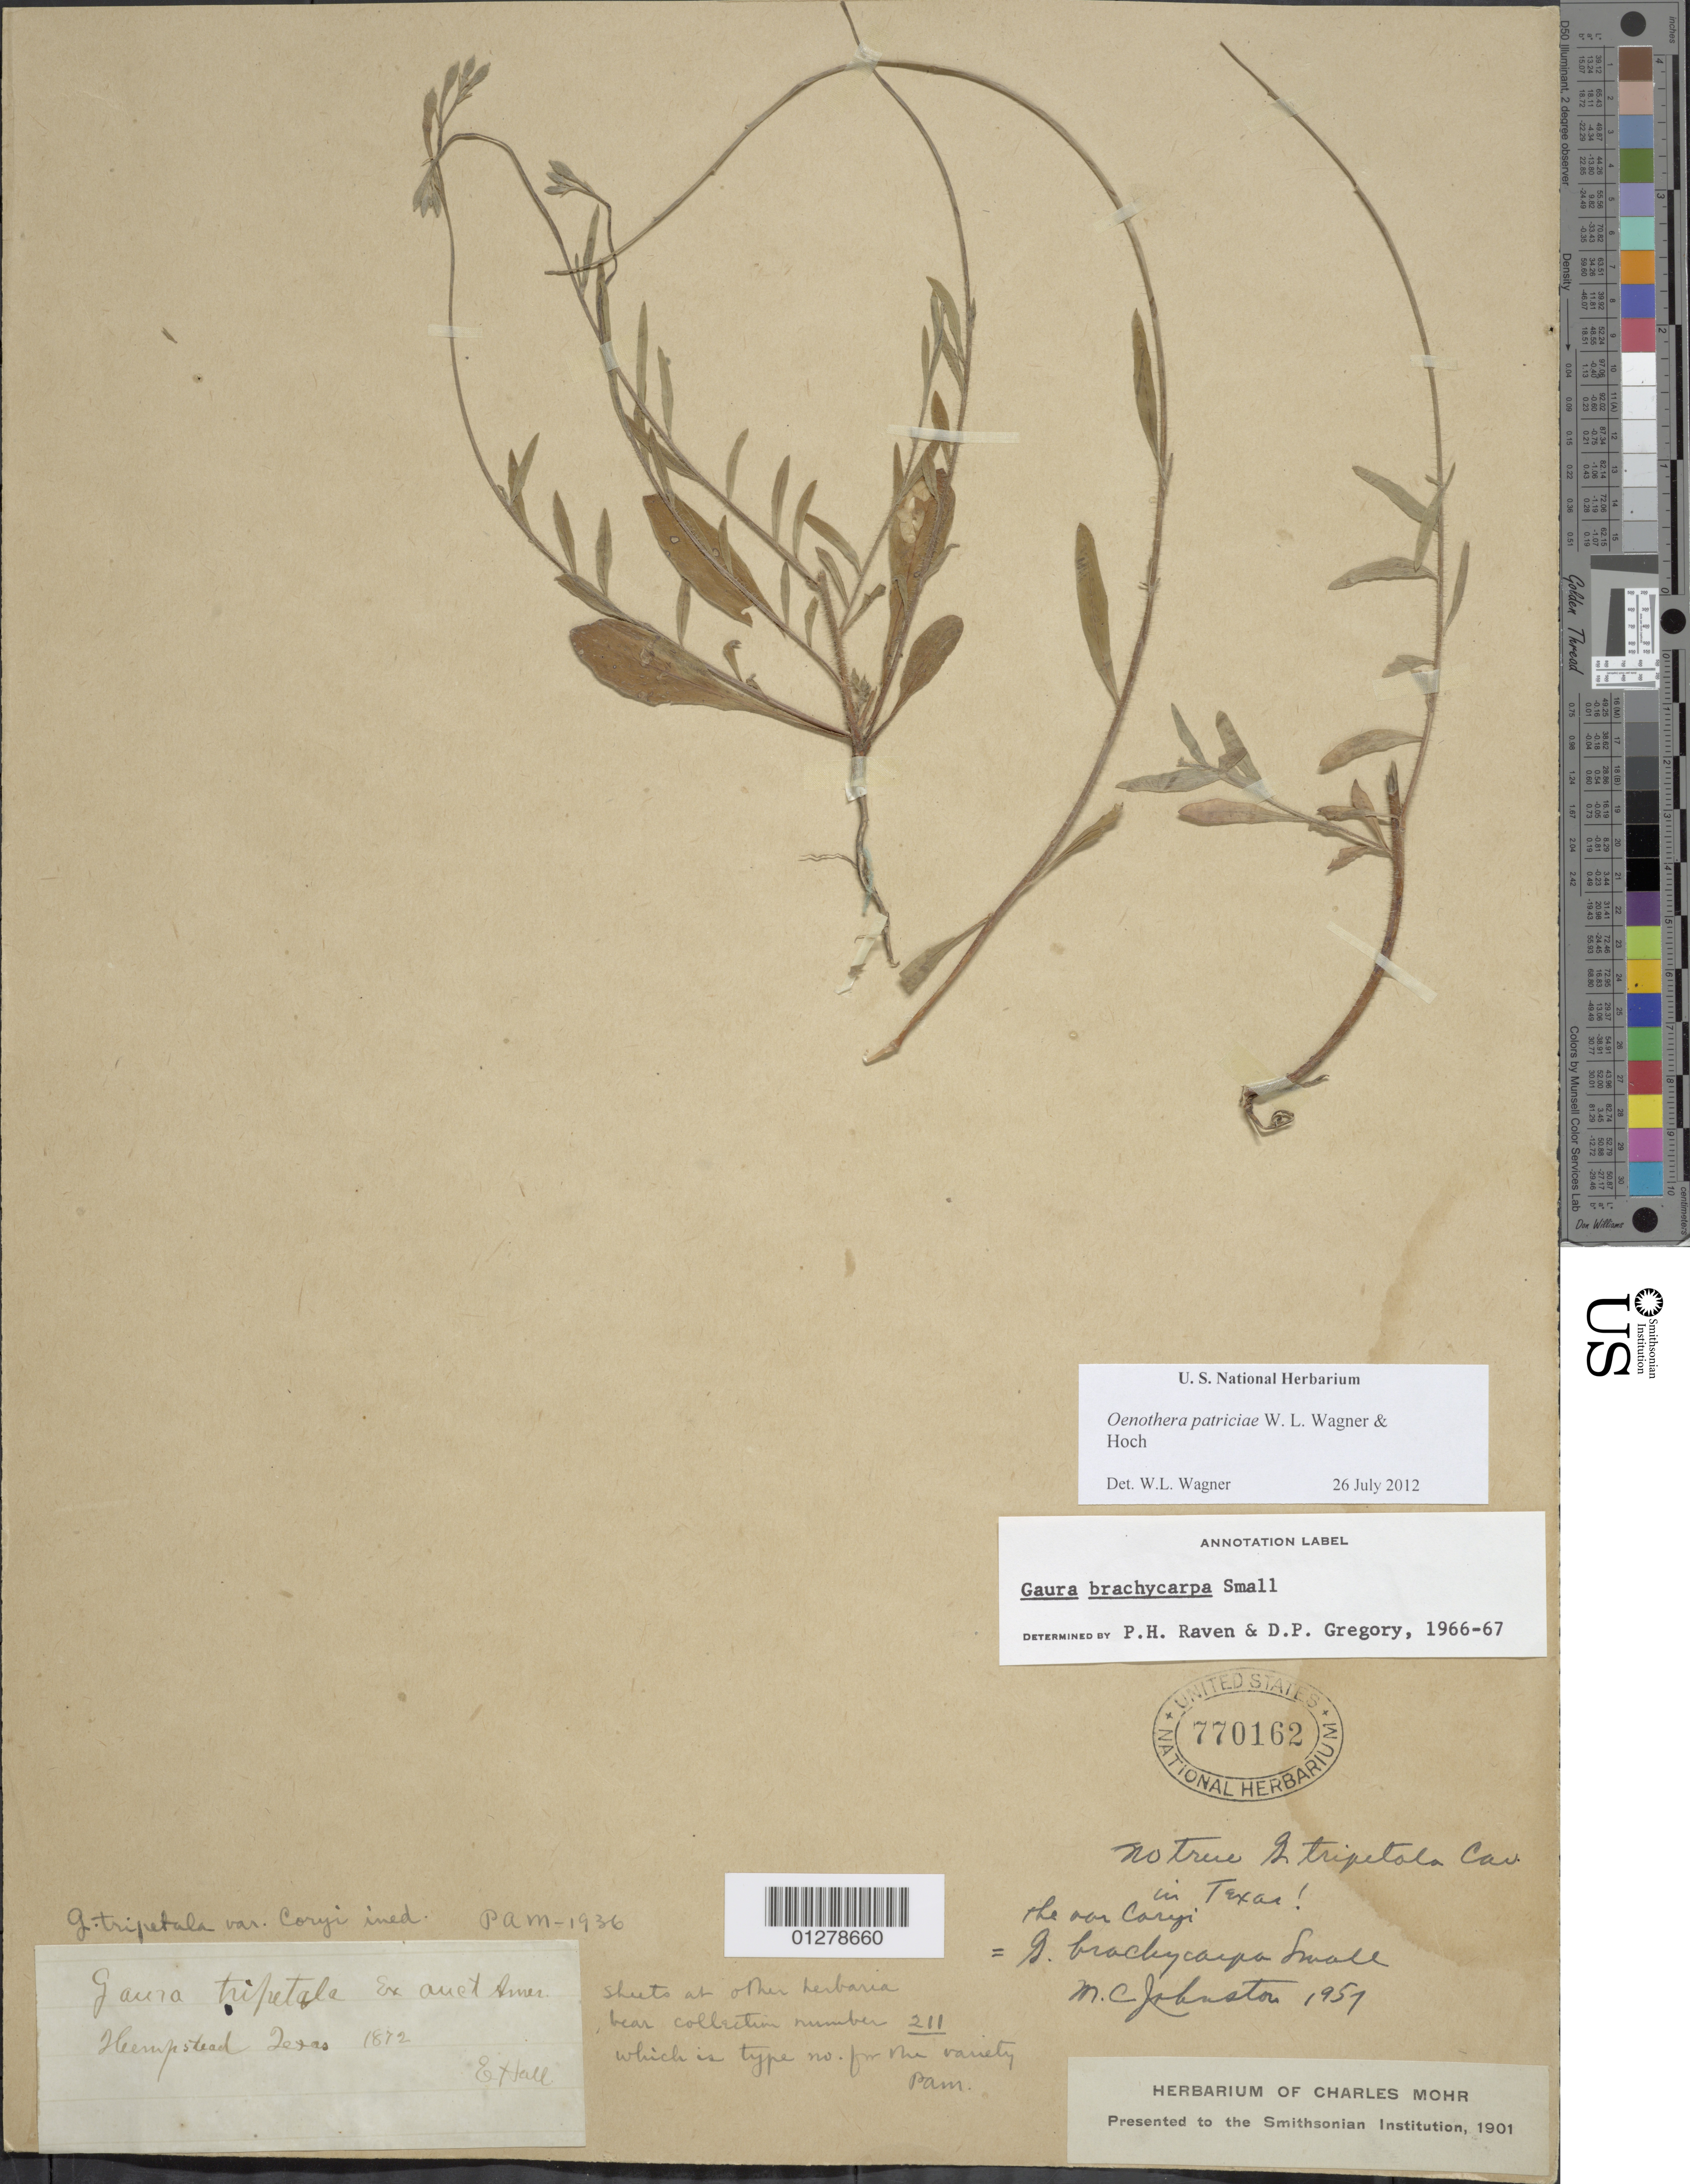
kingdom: Plantae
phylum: Tracheophyta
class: Magnoliopsida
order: Myrtales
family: Onagraceae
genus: Oenothera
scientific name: Oenothera patriciae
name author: W.L. Wagner & Hoch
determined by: Wagner, W. L., (BOT), Smithsonian Institution - National Museum of Natural History (UNITED STATES)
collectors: E. Hall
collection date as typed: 1872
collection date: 1872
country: United States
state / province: Texas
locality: Hempstead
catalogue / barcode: US 770162